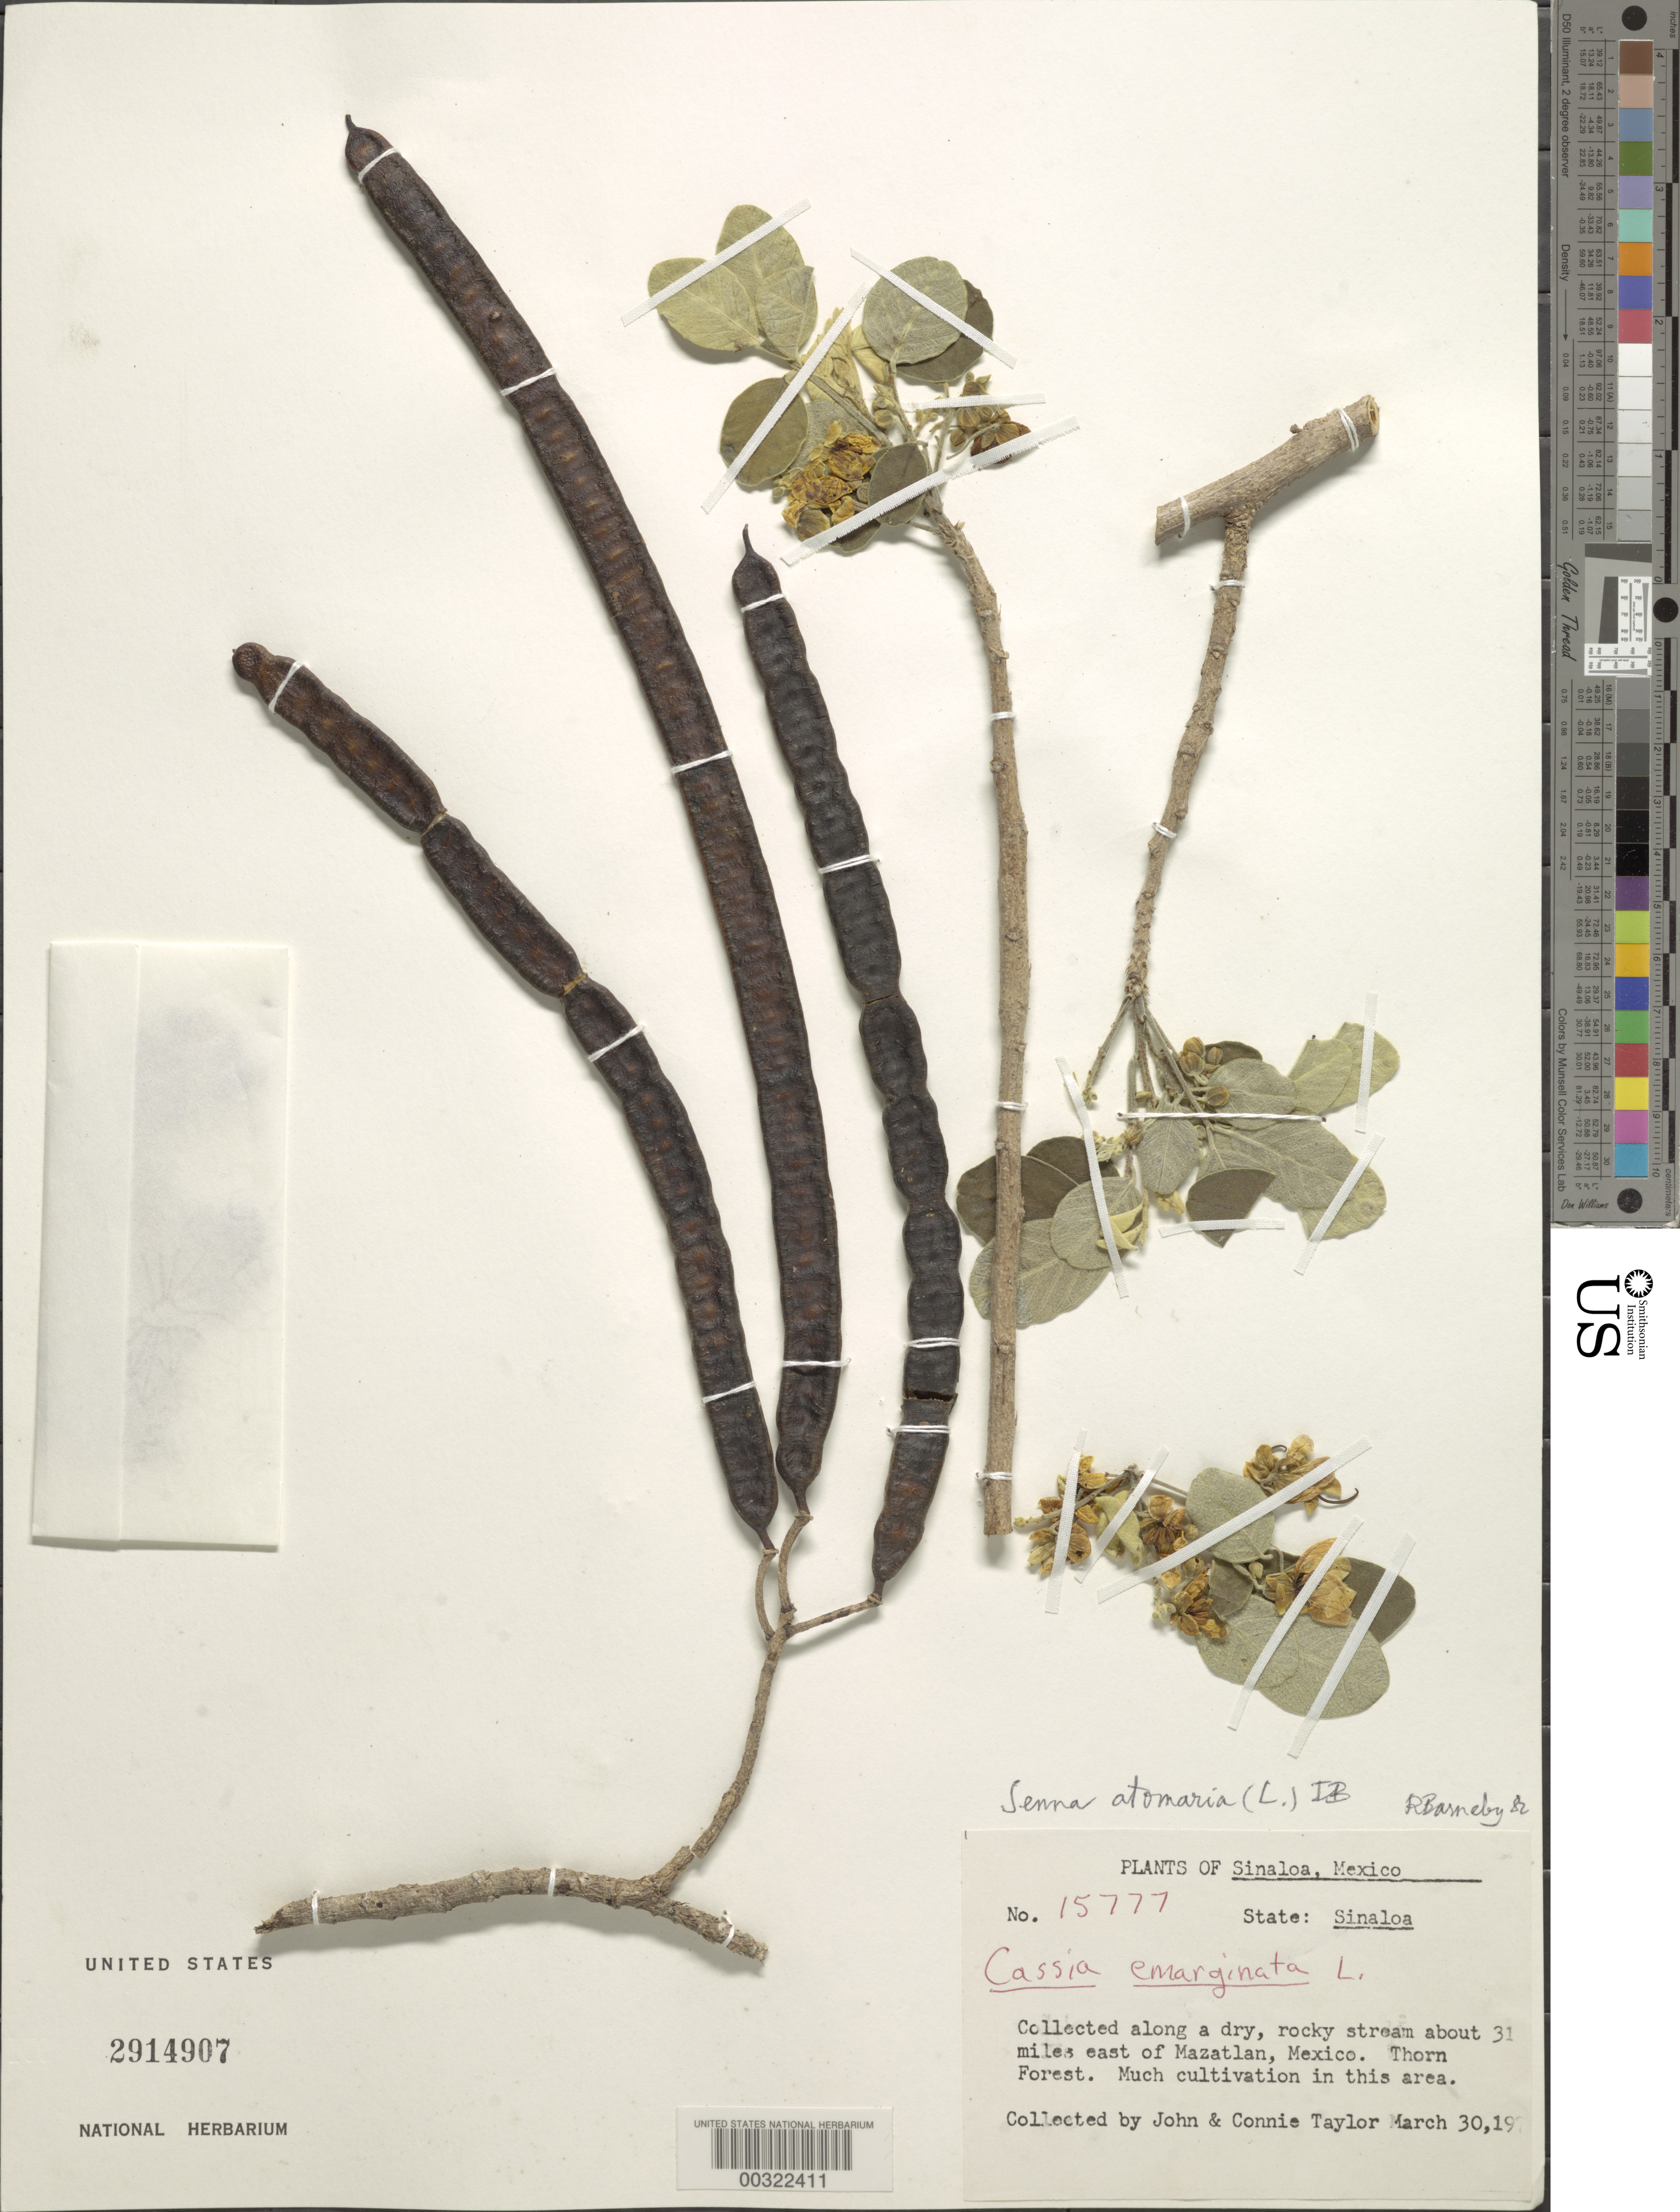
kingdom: Plantae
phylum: Tracheophyta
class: Magnoliopsida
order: Fabales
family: Fabaceae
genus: Senna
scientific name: Senna atomaria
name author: (L.) H.S. Irwin & Barneby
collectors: J. Taylor & C. Taylor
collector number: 15777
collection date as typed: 30 Mar 197-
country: Mexico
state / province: Sinaloa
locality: About 31 mi E of Mazatlan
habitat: Along a dry, rocky stream; thorn forest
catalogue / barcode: US 2914907